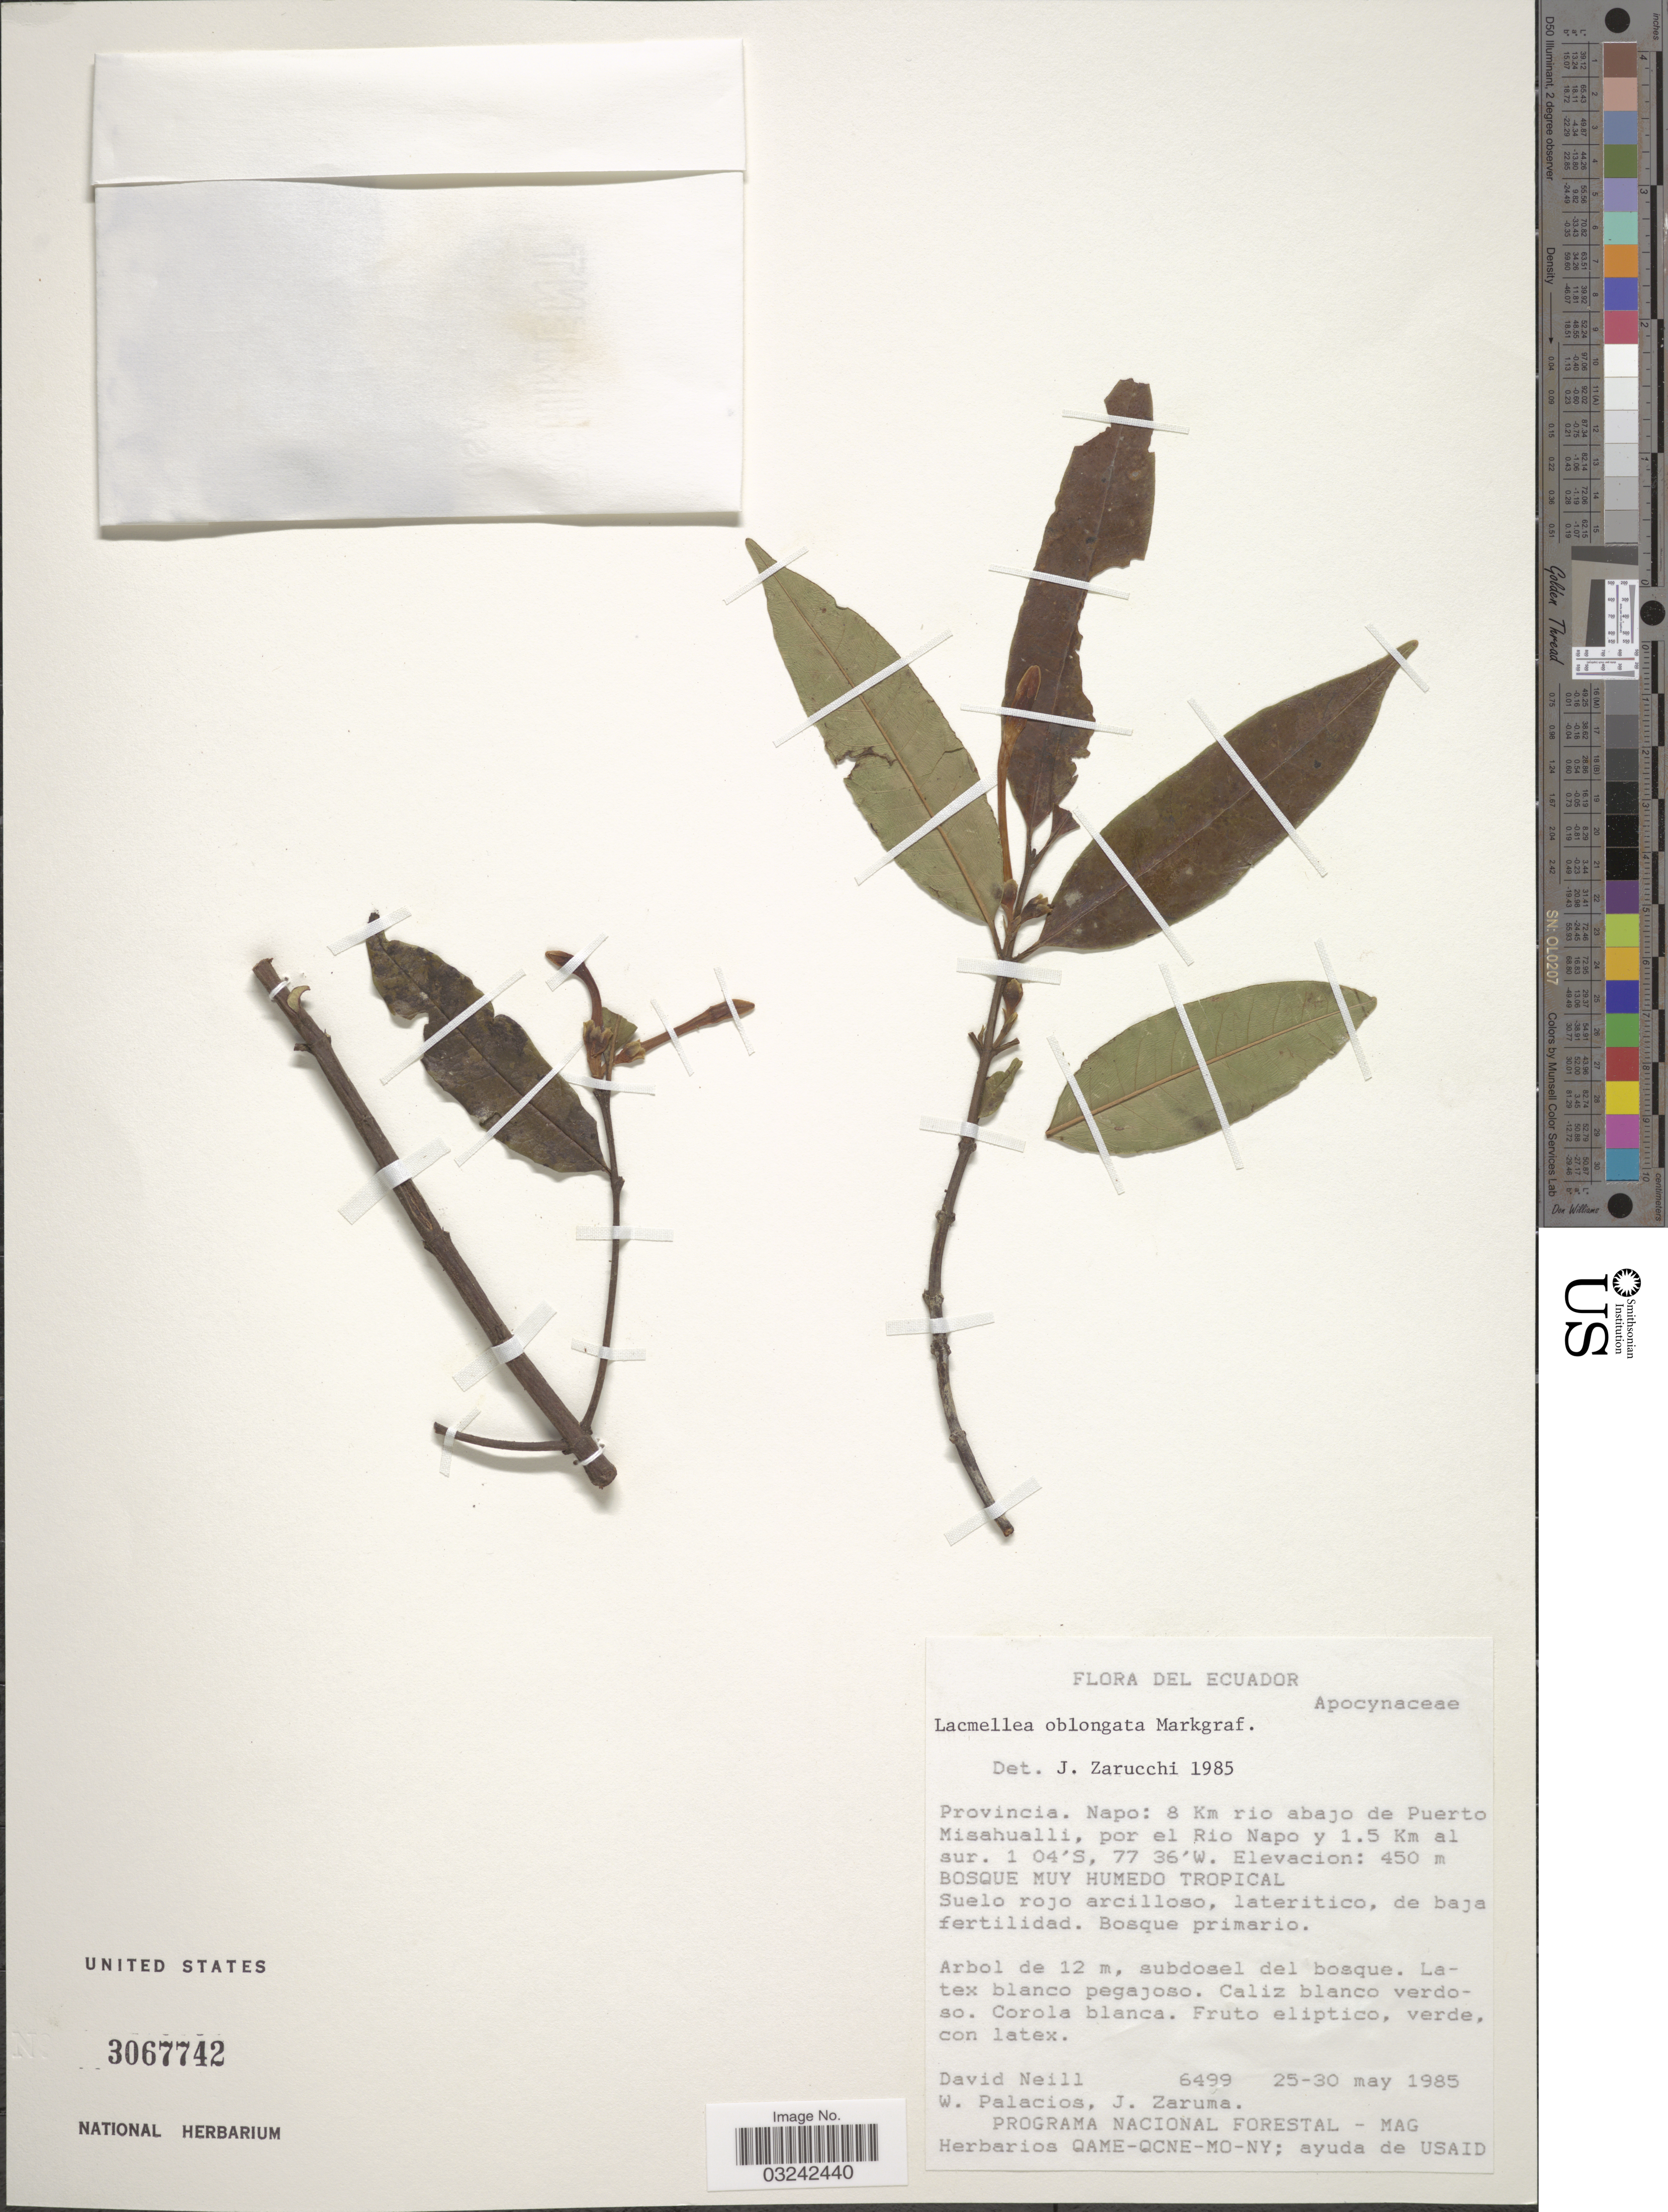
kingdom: Plantae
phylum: Tracheophyta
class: Magnoliopsida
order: Gentianales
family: Apocynaceae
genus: Lacmellea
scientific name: Lacmellea oblongata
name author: Markgr.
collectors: D. A. Neill, W. Palacios & J. Zaruma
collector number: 6499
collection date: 1985-05-25/1985-05-30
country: Ecuador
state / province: Napo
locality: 8 Km rio abajo de Puerto Misahualli, por el Rio Napo y 1.5 Km al sur.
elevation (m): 450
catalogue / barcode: US 3067742